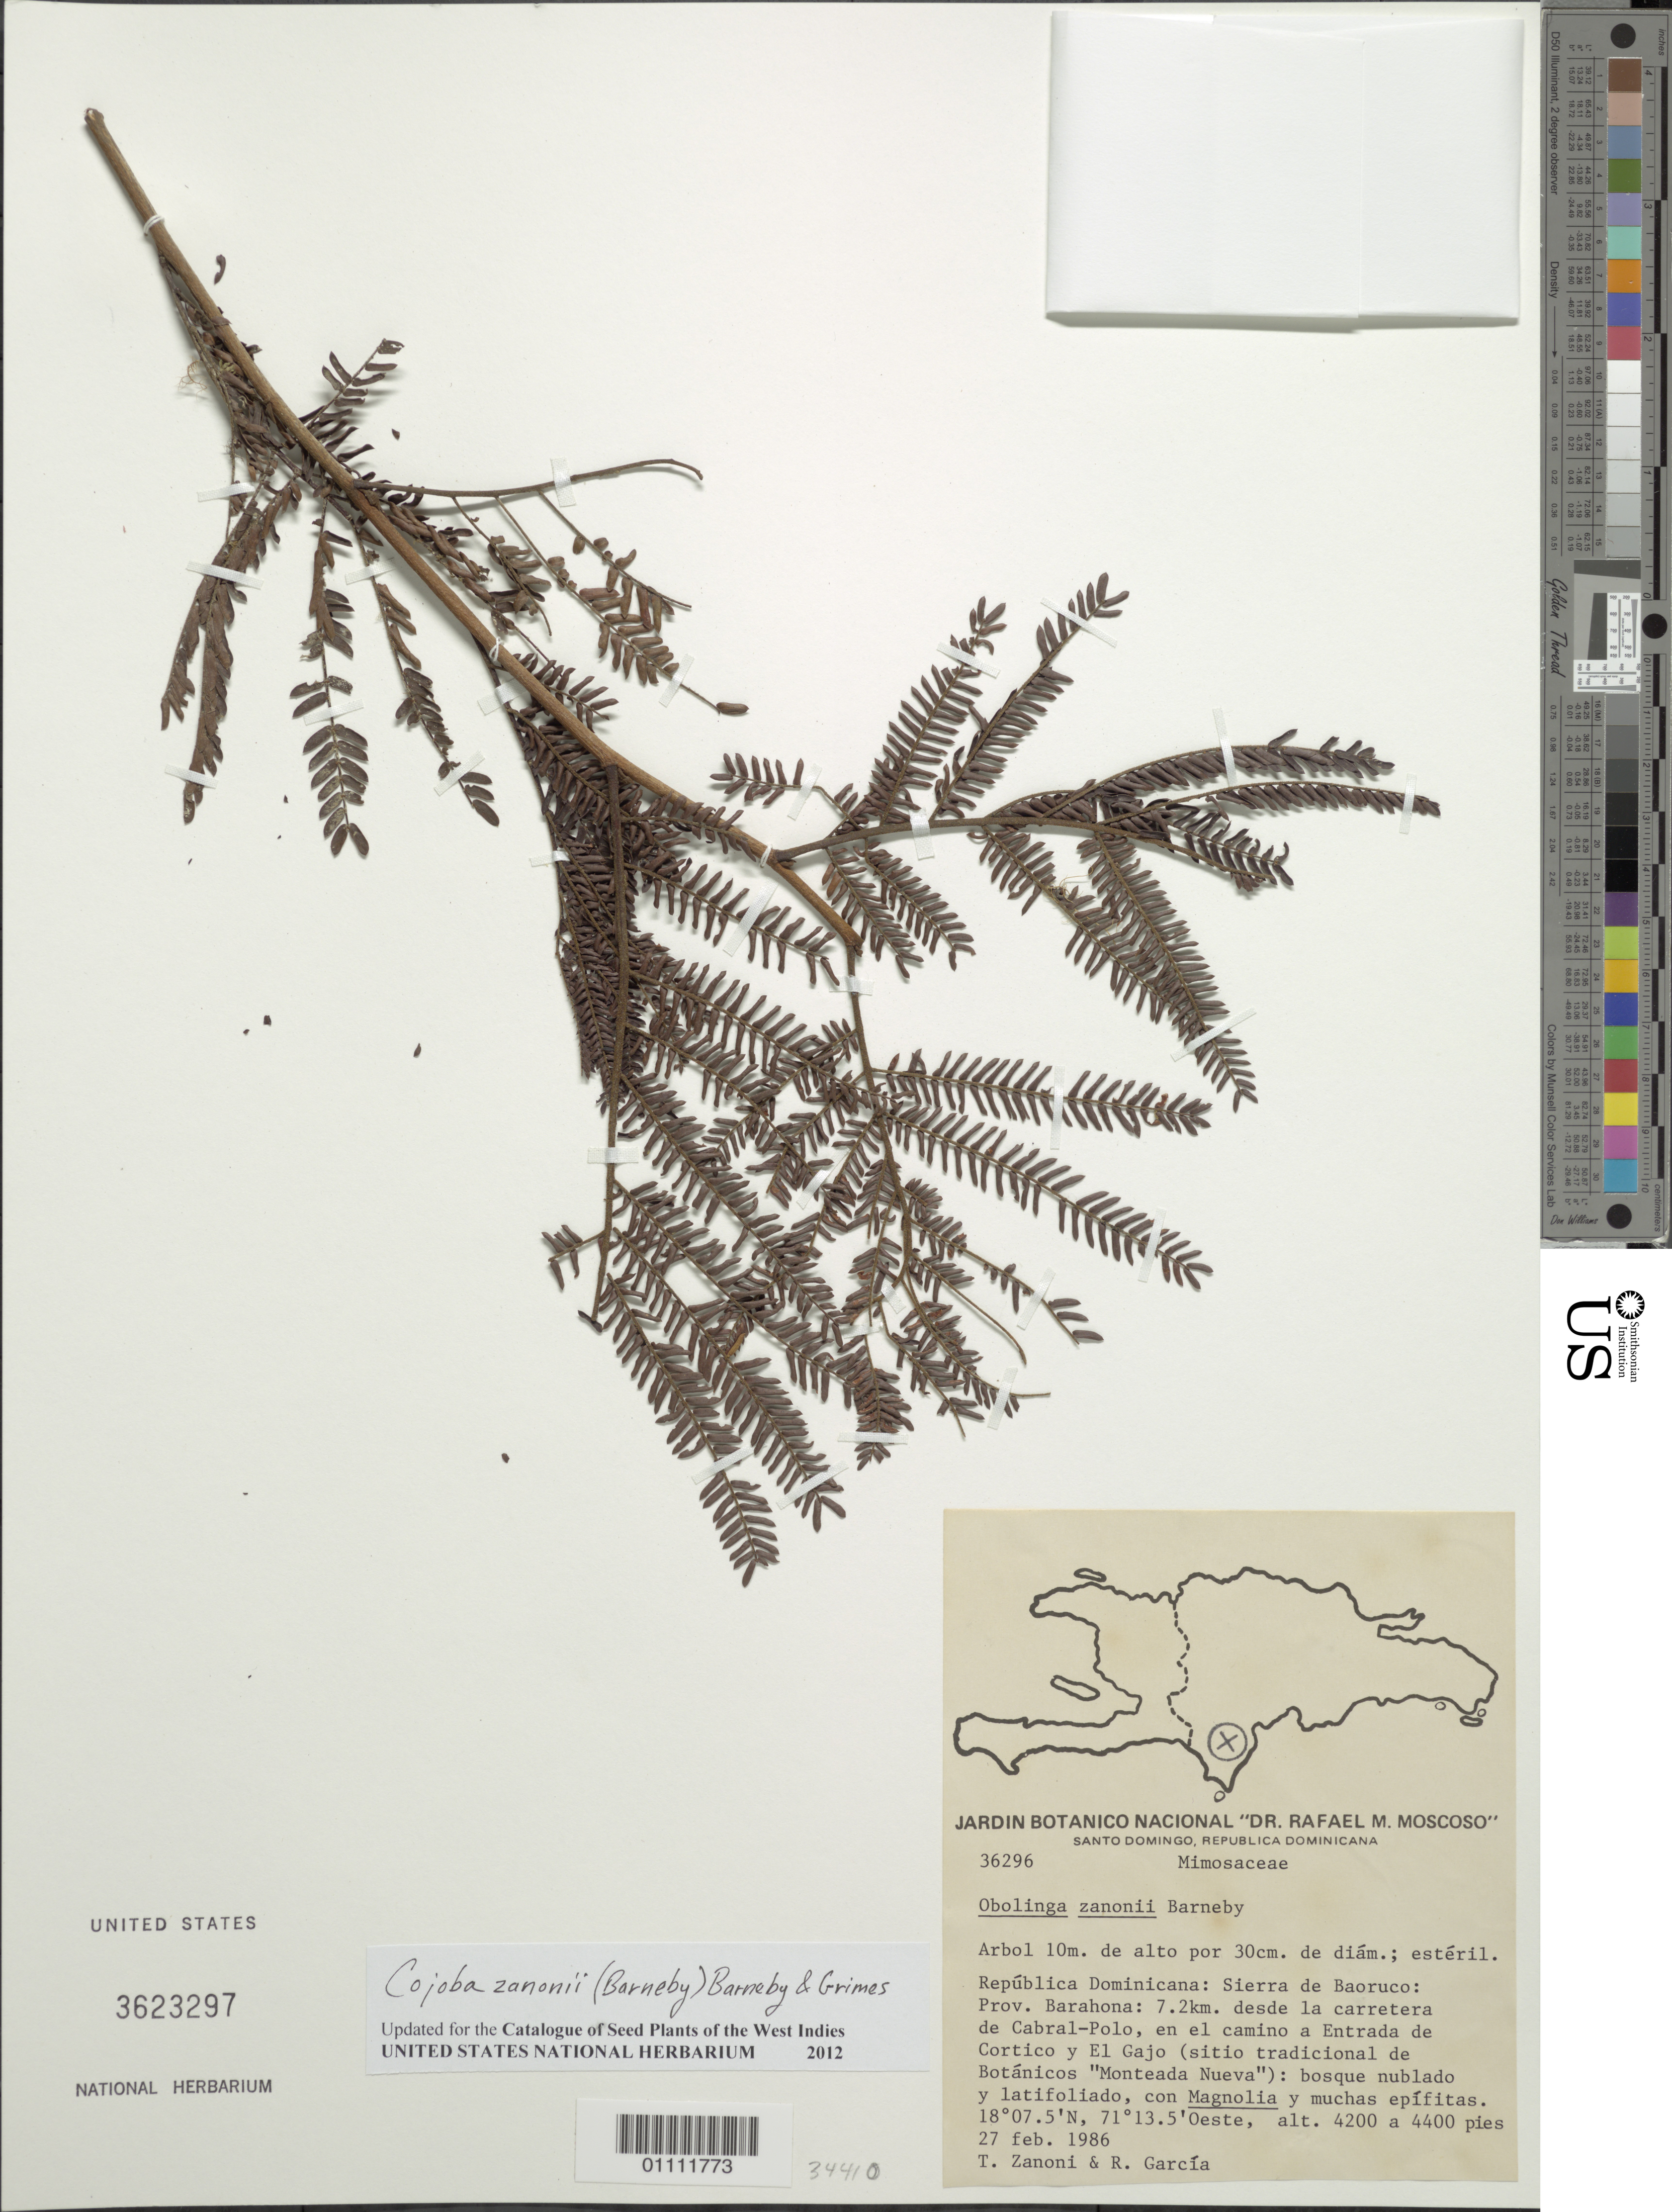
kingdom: Plantae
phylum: Tracheophyta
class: Magnoliopsida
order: Fabales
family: Fabaceae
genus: Cojoba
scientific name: Cojoba zanonii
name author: (Barneby) Barneby & J.W. Grimes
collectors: T. A. Zanoni & R. G. García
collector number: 36296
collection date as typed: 27 Feb 1986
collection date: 1986-02-27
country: Dominican Republic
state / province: Barahona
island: Hispaniola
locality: Sierra de Baoruco, 7.2 km desde la carretera de Cabral-Polo, en camino a Entrada de Cortico y El Gajo (sitio tradicional de Botánicos "Monteada Nueva")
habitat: Bosque nublado y latifoliado, con Magnolia y muchas epífitas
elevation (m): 1280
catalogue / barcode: US 3623297